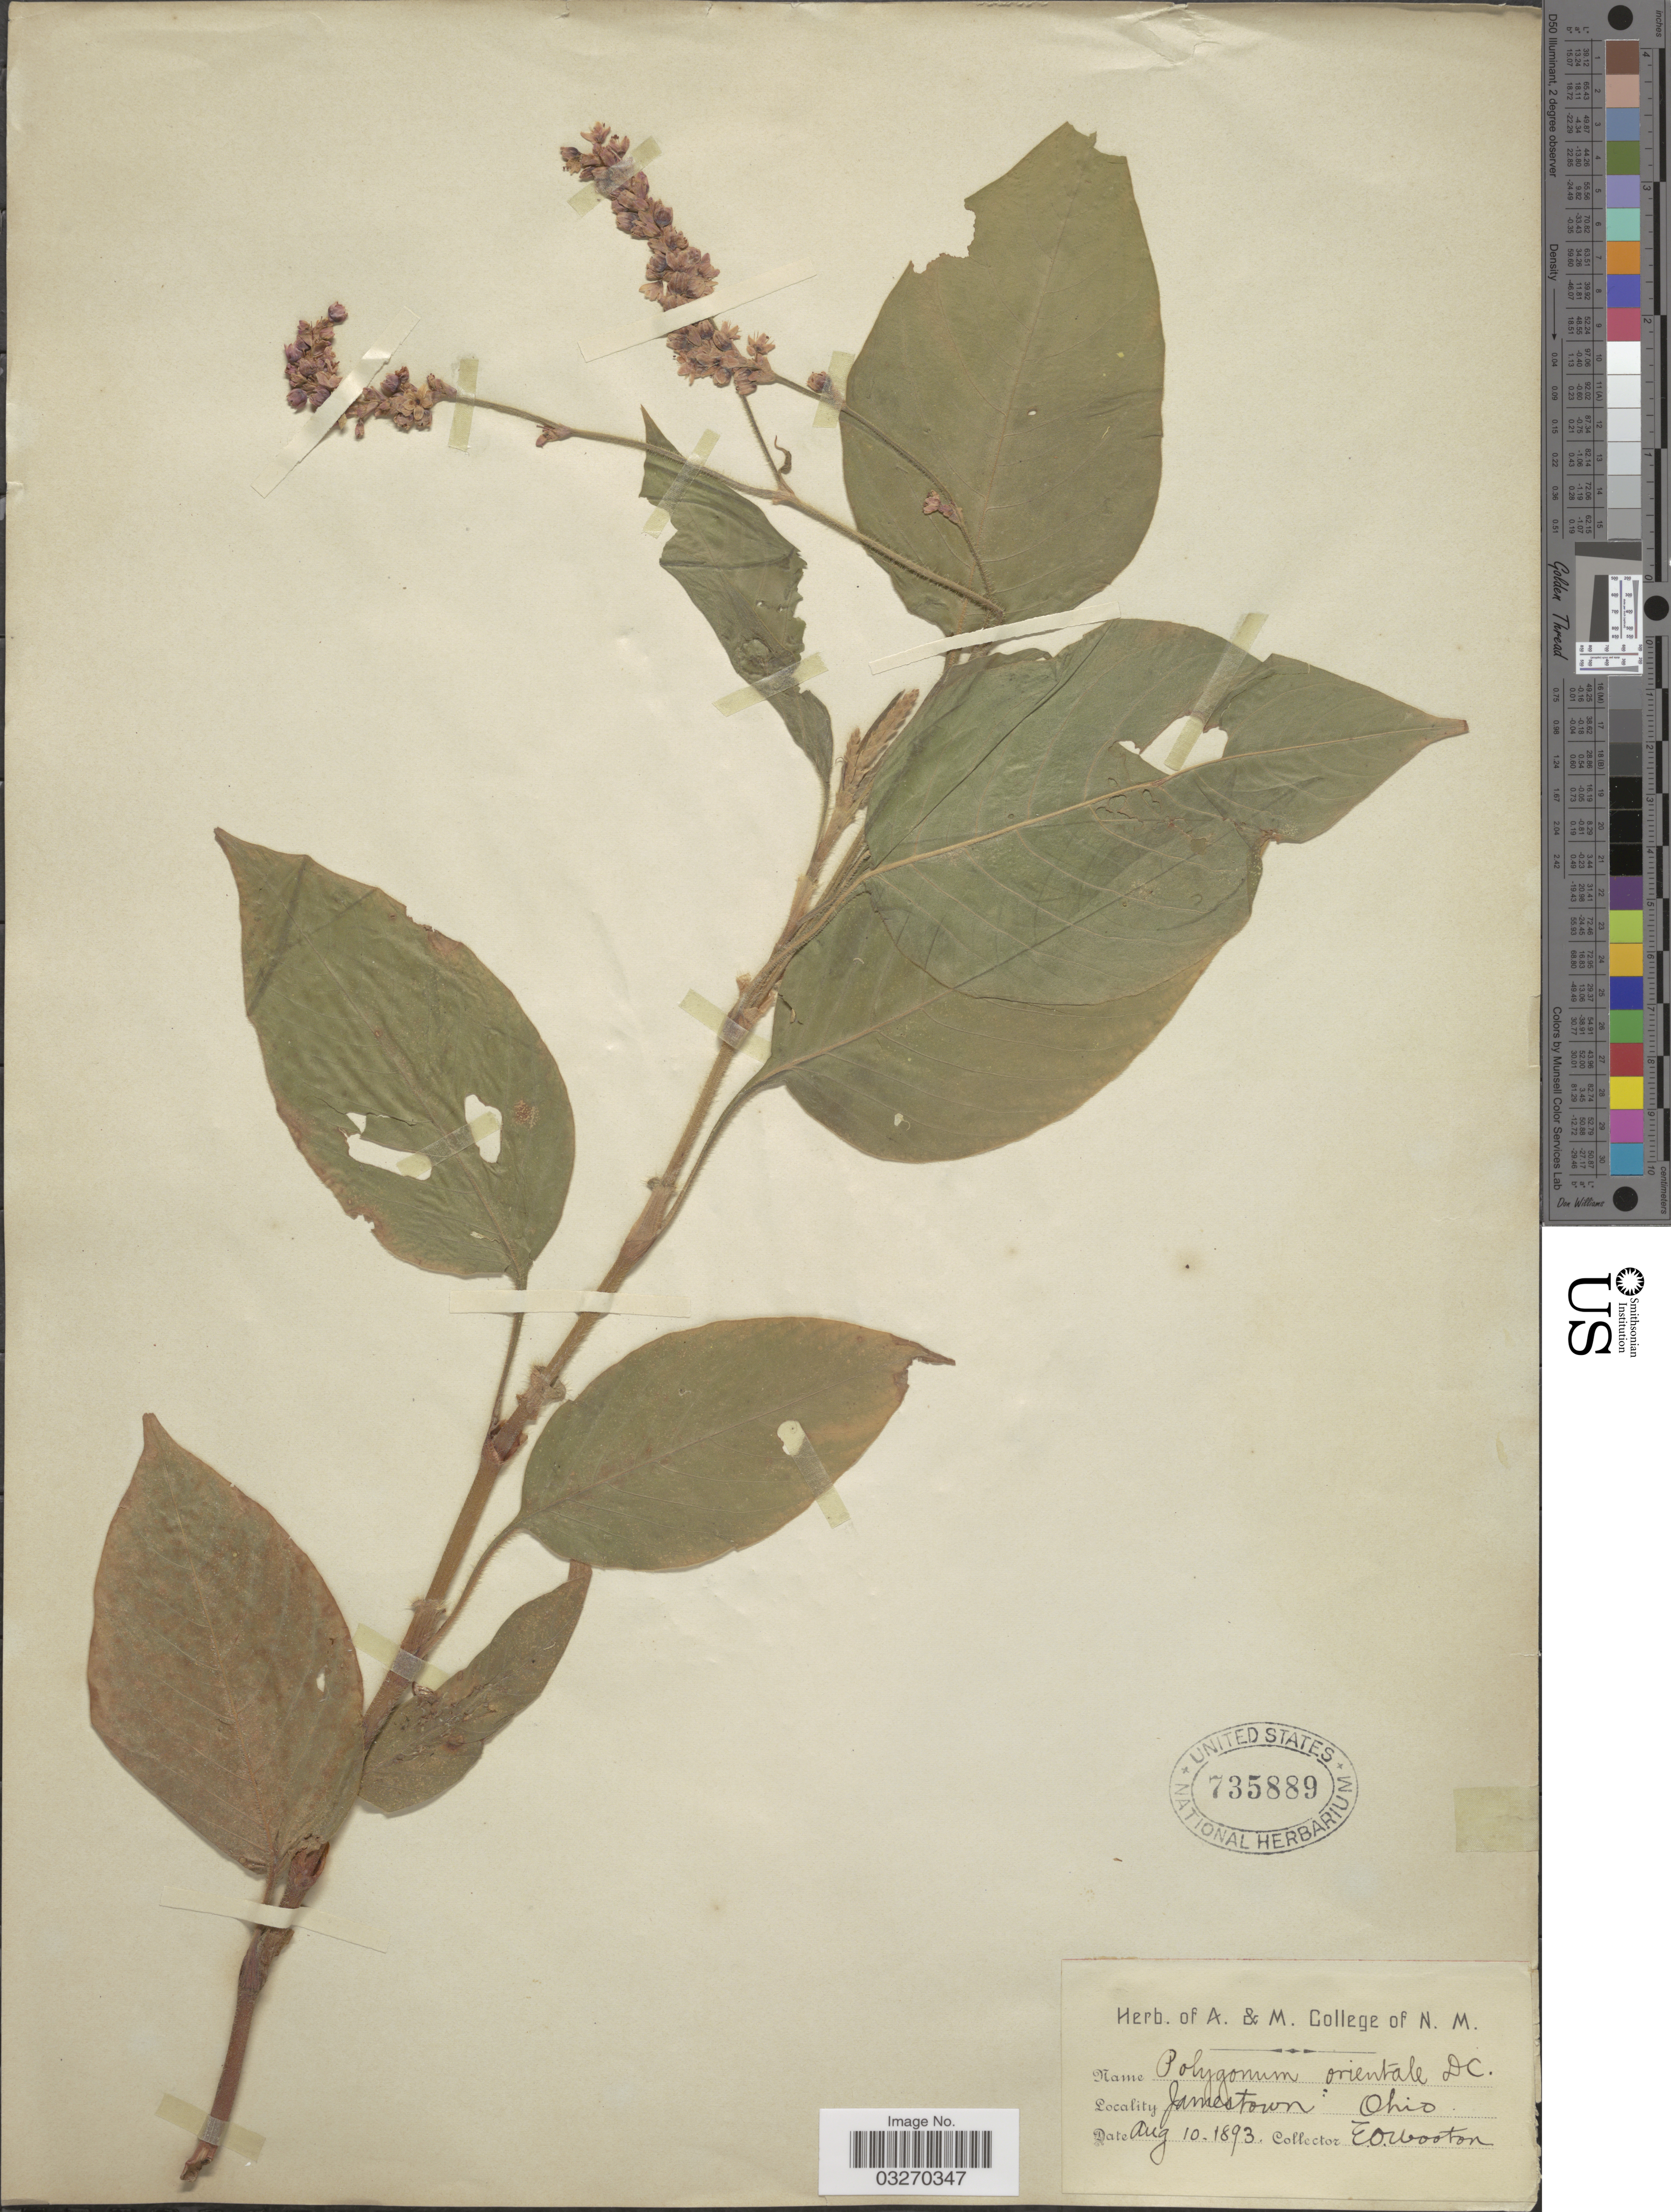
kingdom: Plantae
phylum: Tracheophyta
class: Magnoliopsida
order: Caryophyllales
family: Polygonaceae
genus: Persicaria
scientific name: Persicaria orientalis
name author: (L.) Spach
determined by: Atha, D. E.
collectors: E. O. Wooton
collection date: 1893-08-10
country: United States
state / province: Ohio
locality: Jamestown.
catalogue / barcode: US 735889